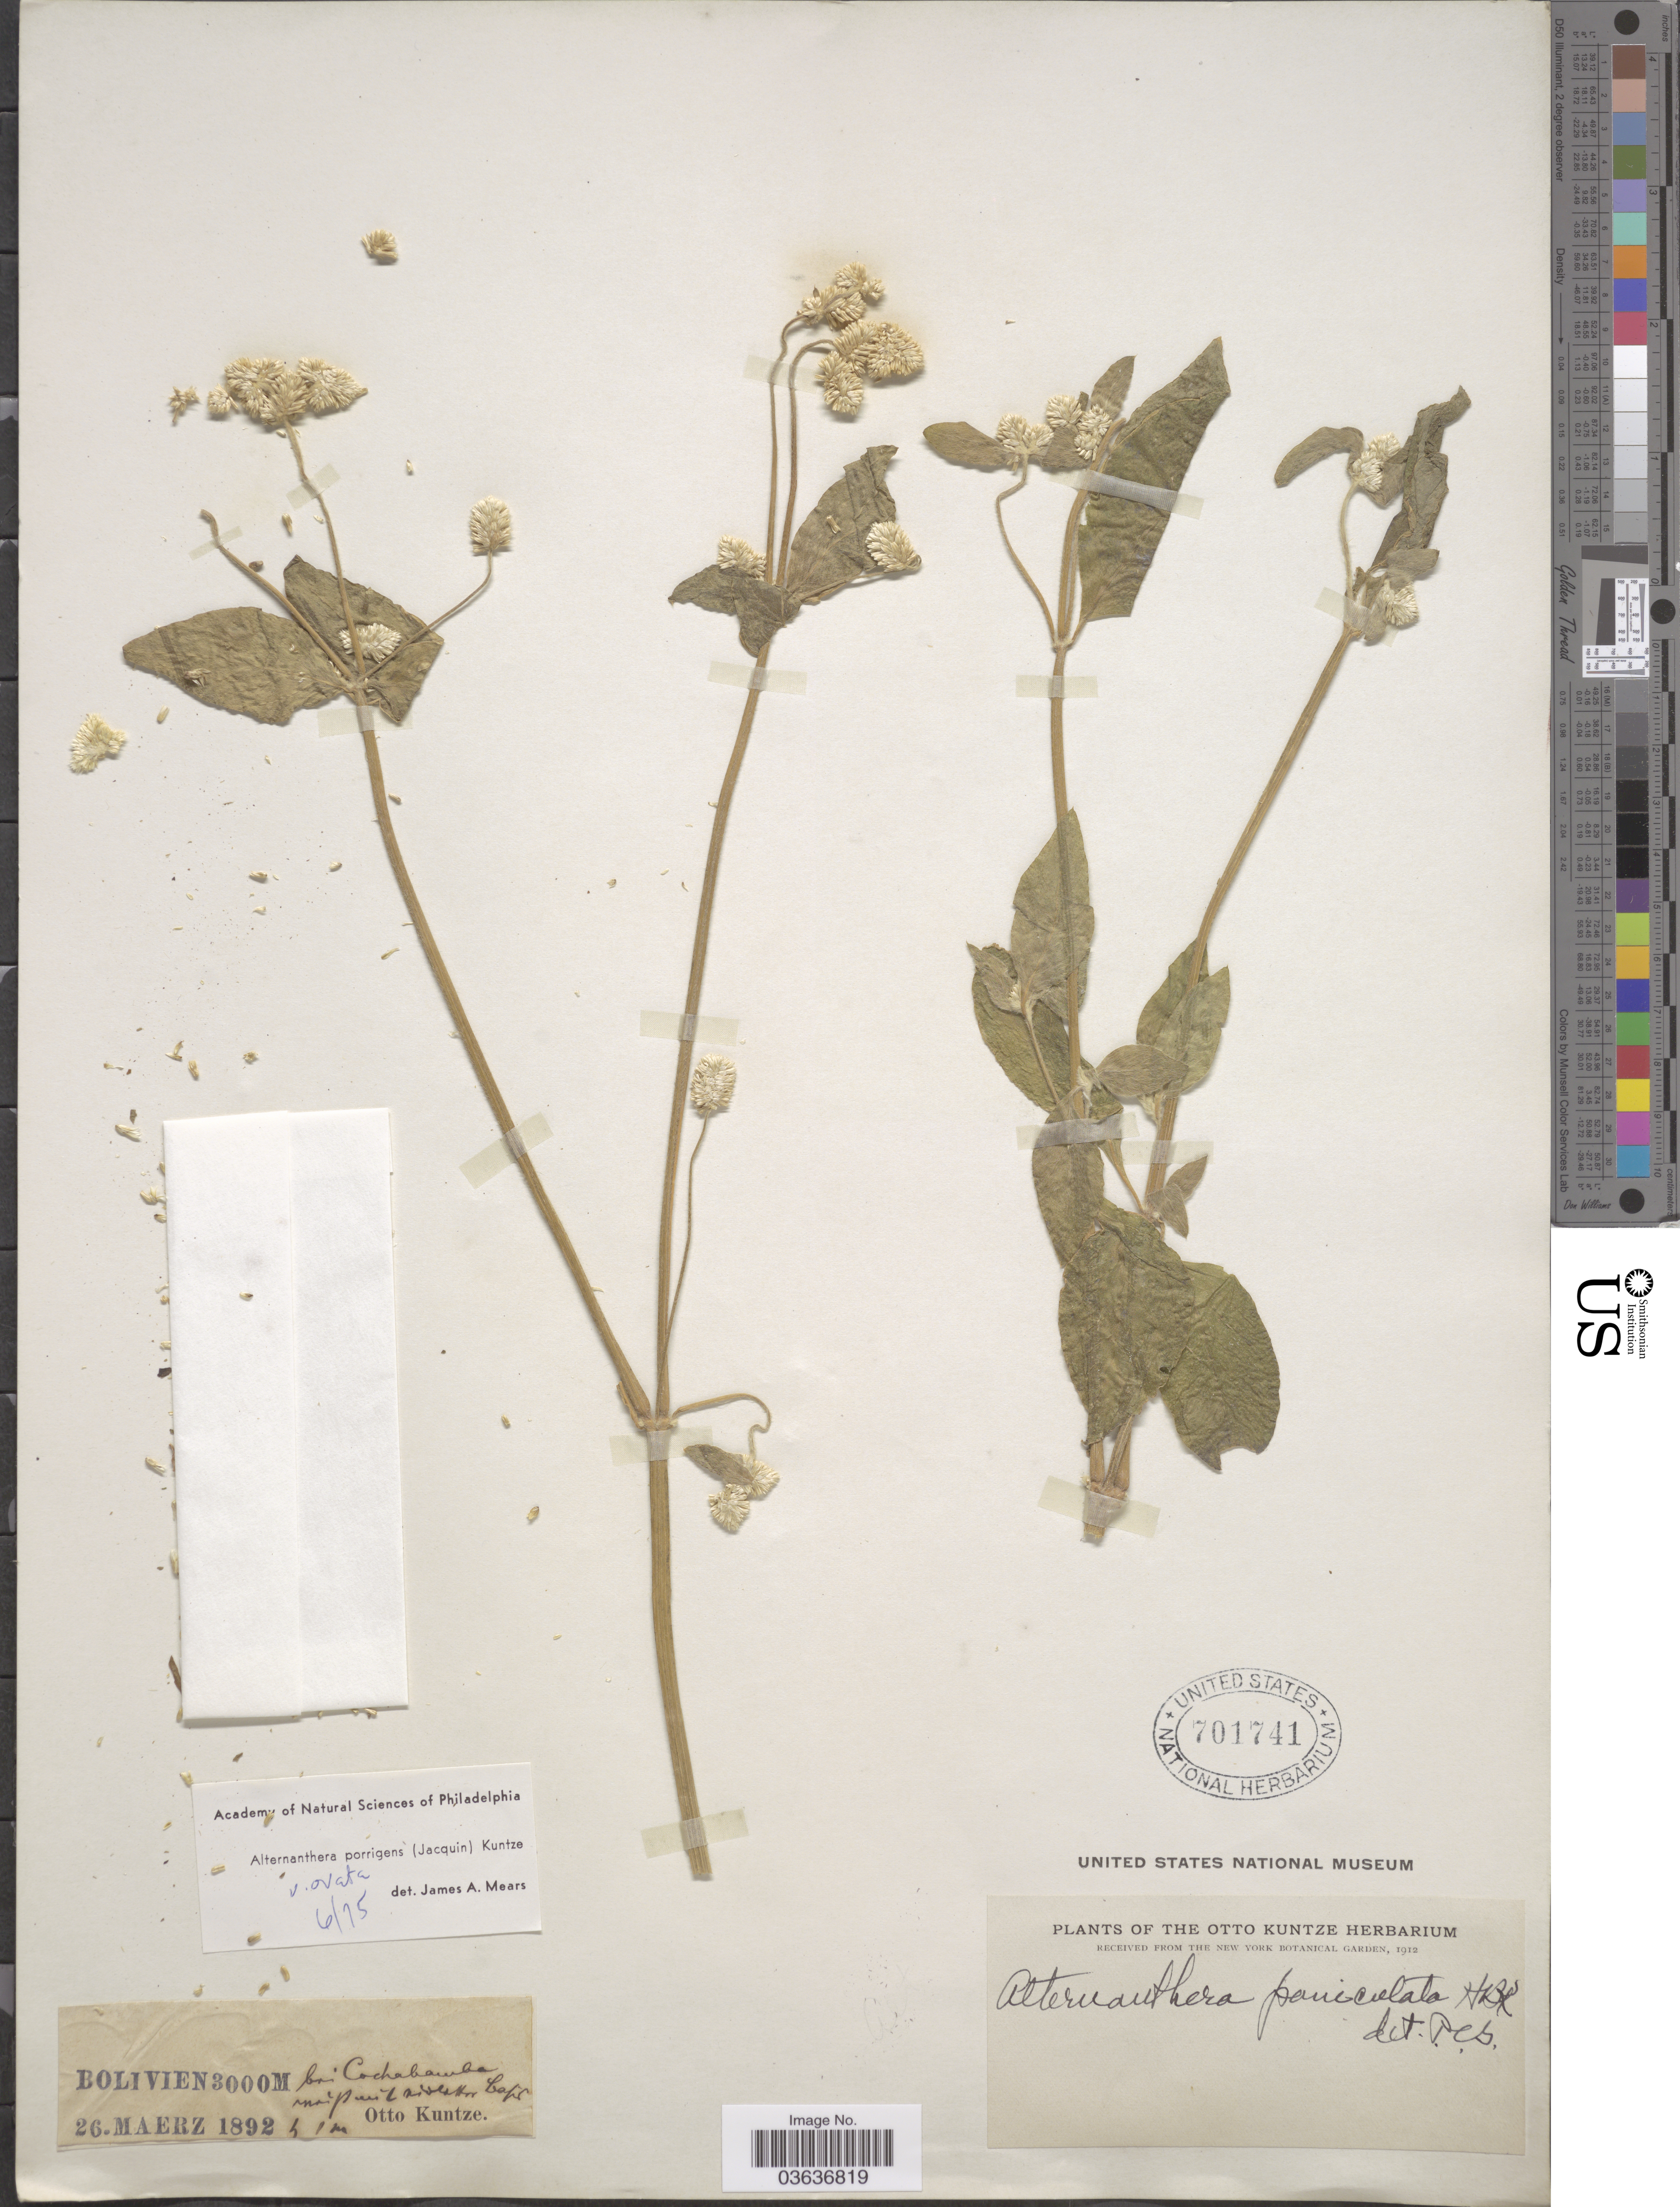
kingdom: Plantae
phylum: Tracheophyta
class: Magnoliopsida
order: Caryophyllales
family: Amaranthaceae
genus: Alternanthera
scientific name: Alternanthera porrigens var. ovata Mears var. nov. ined.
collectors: C.E.O. Kuntze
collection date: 1892-03-26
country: Bolivia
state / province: Cochabamba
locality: Bei Cochabamba [illegible text].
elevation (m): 3000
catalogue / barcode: US 701741